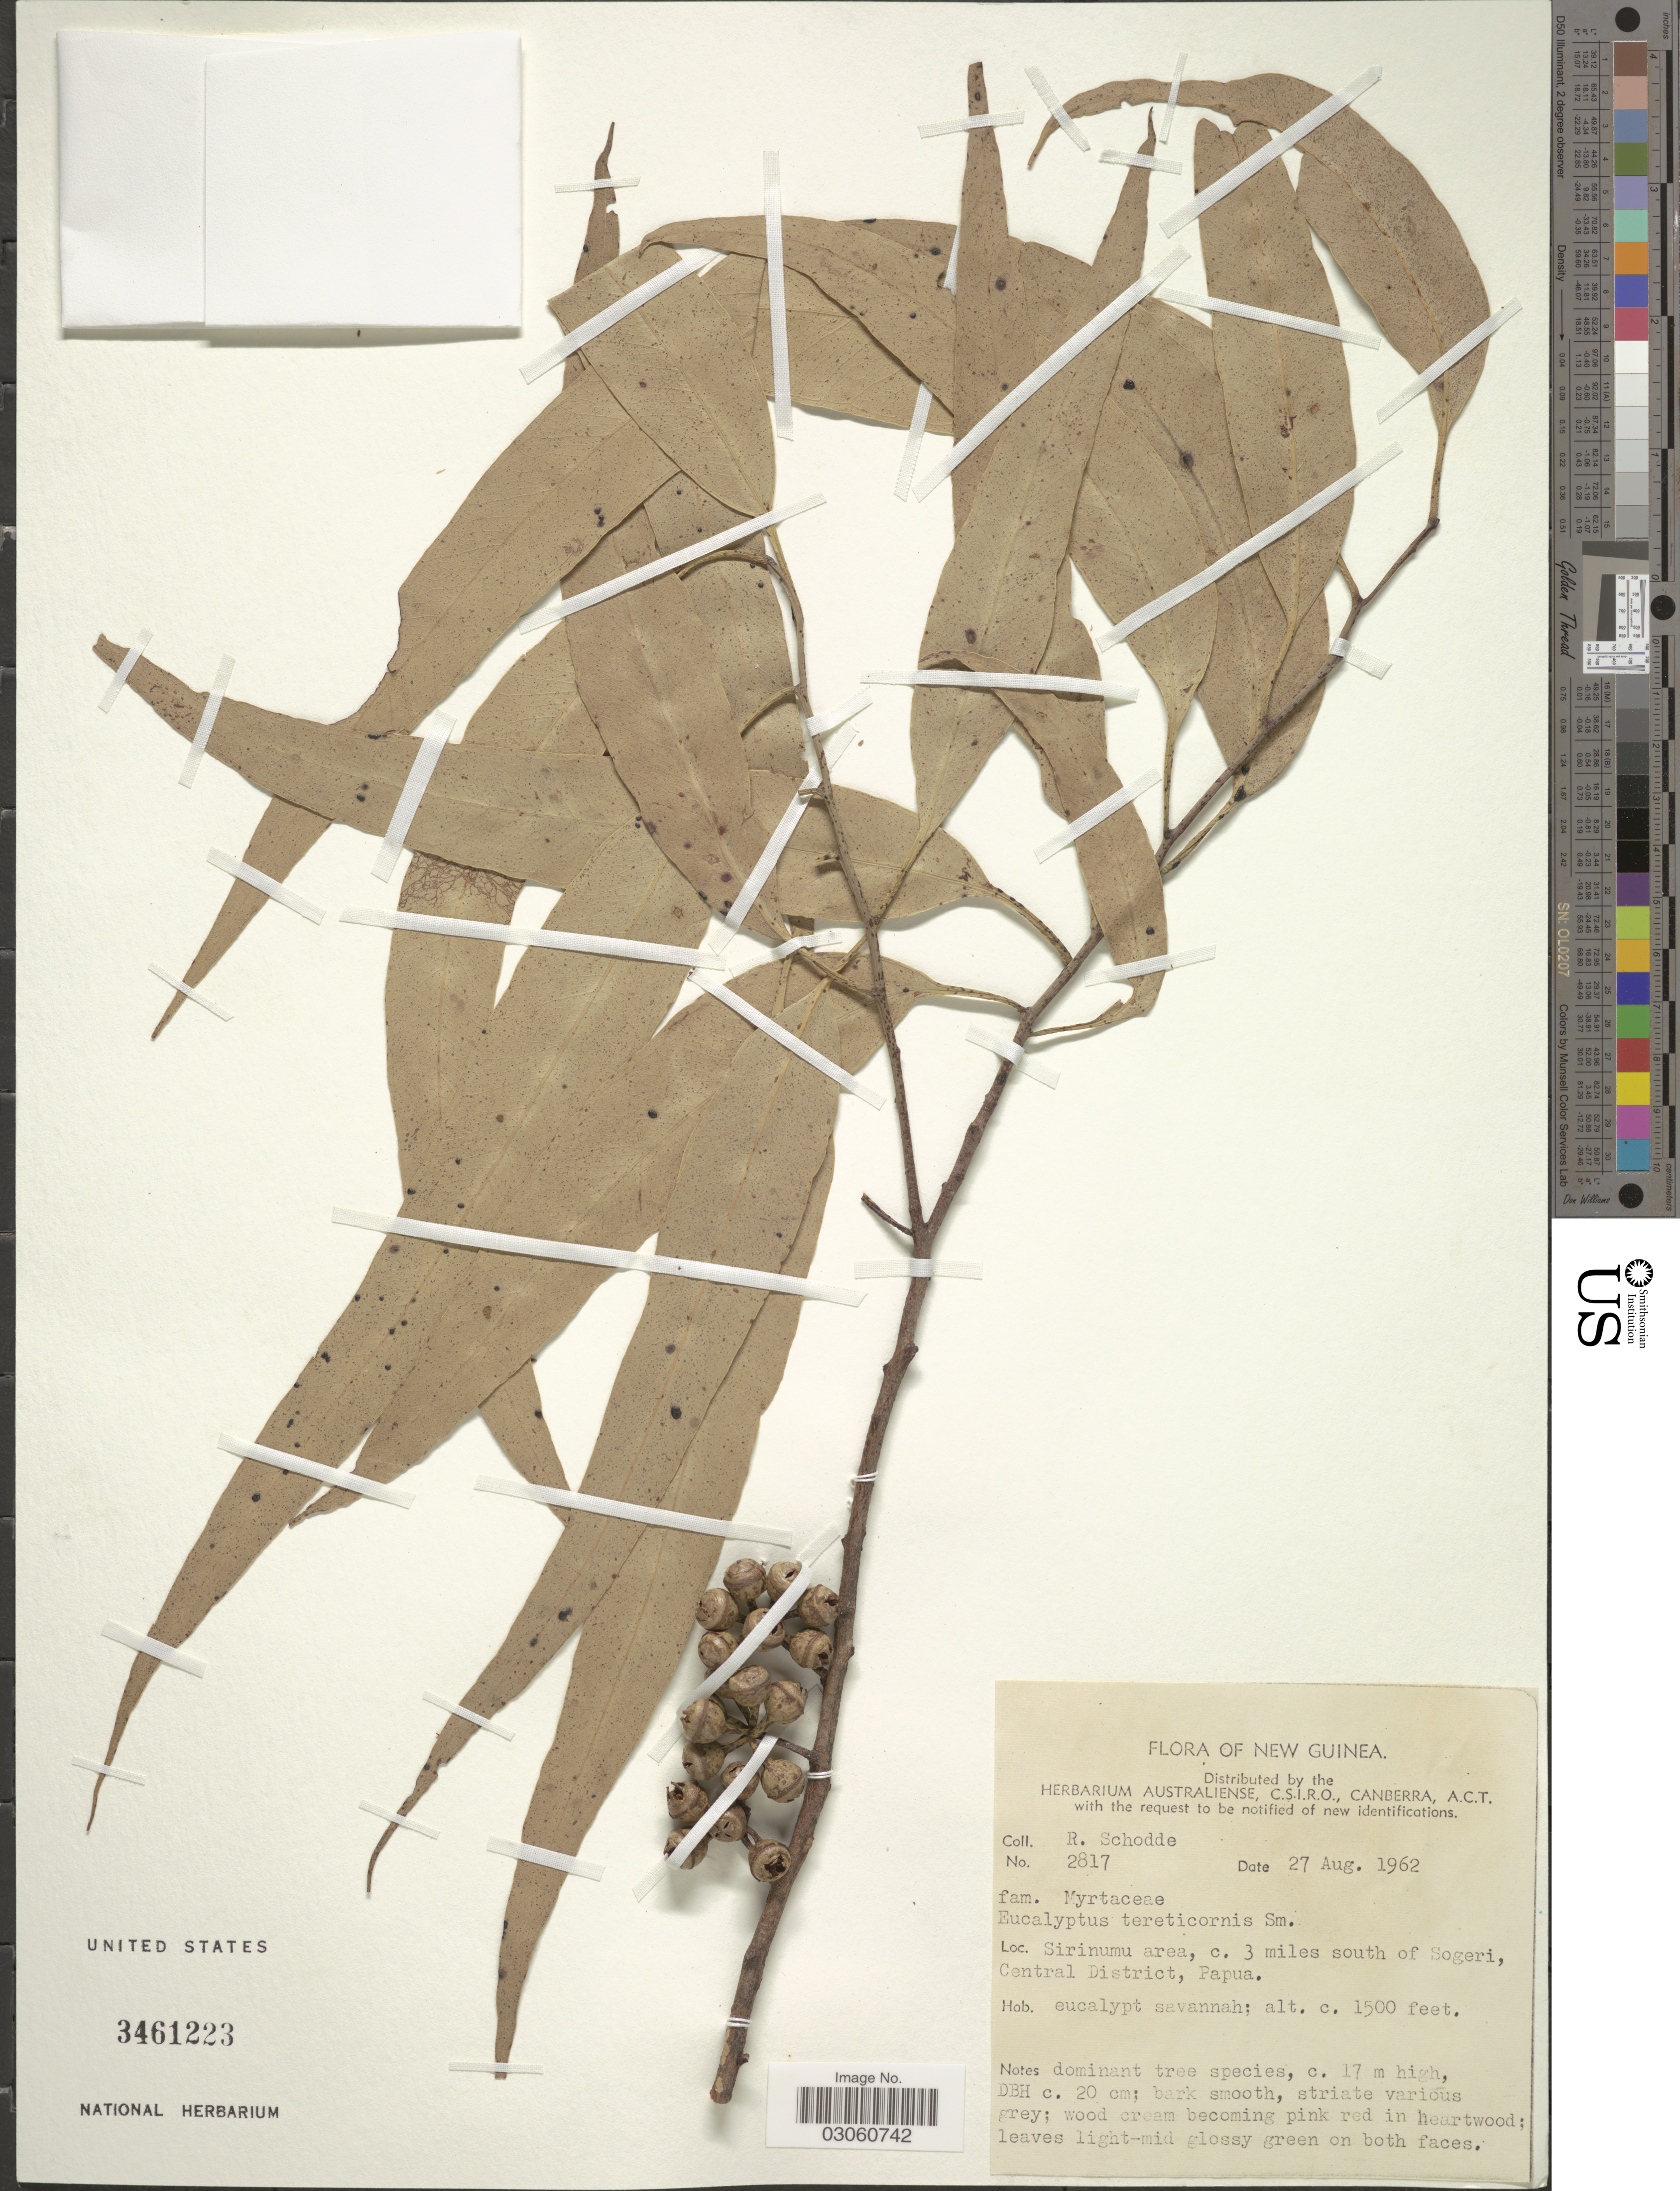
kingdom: Plantae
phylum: Tracheophyta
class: Magnoliopsida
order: Myrtales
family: Myrtaceae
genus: Eucalyptus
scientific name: Eucalyptus tereticornis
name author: Sm.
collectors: R. Schodde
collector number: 2817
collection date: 1962-08-27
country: Papua New Guinea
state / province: Central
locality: New Guinea. Sirinumu area, c. 3 miles south of Sogeri, Central District, Papua.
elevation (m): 457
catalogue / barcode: US 3461223